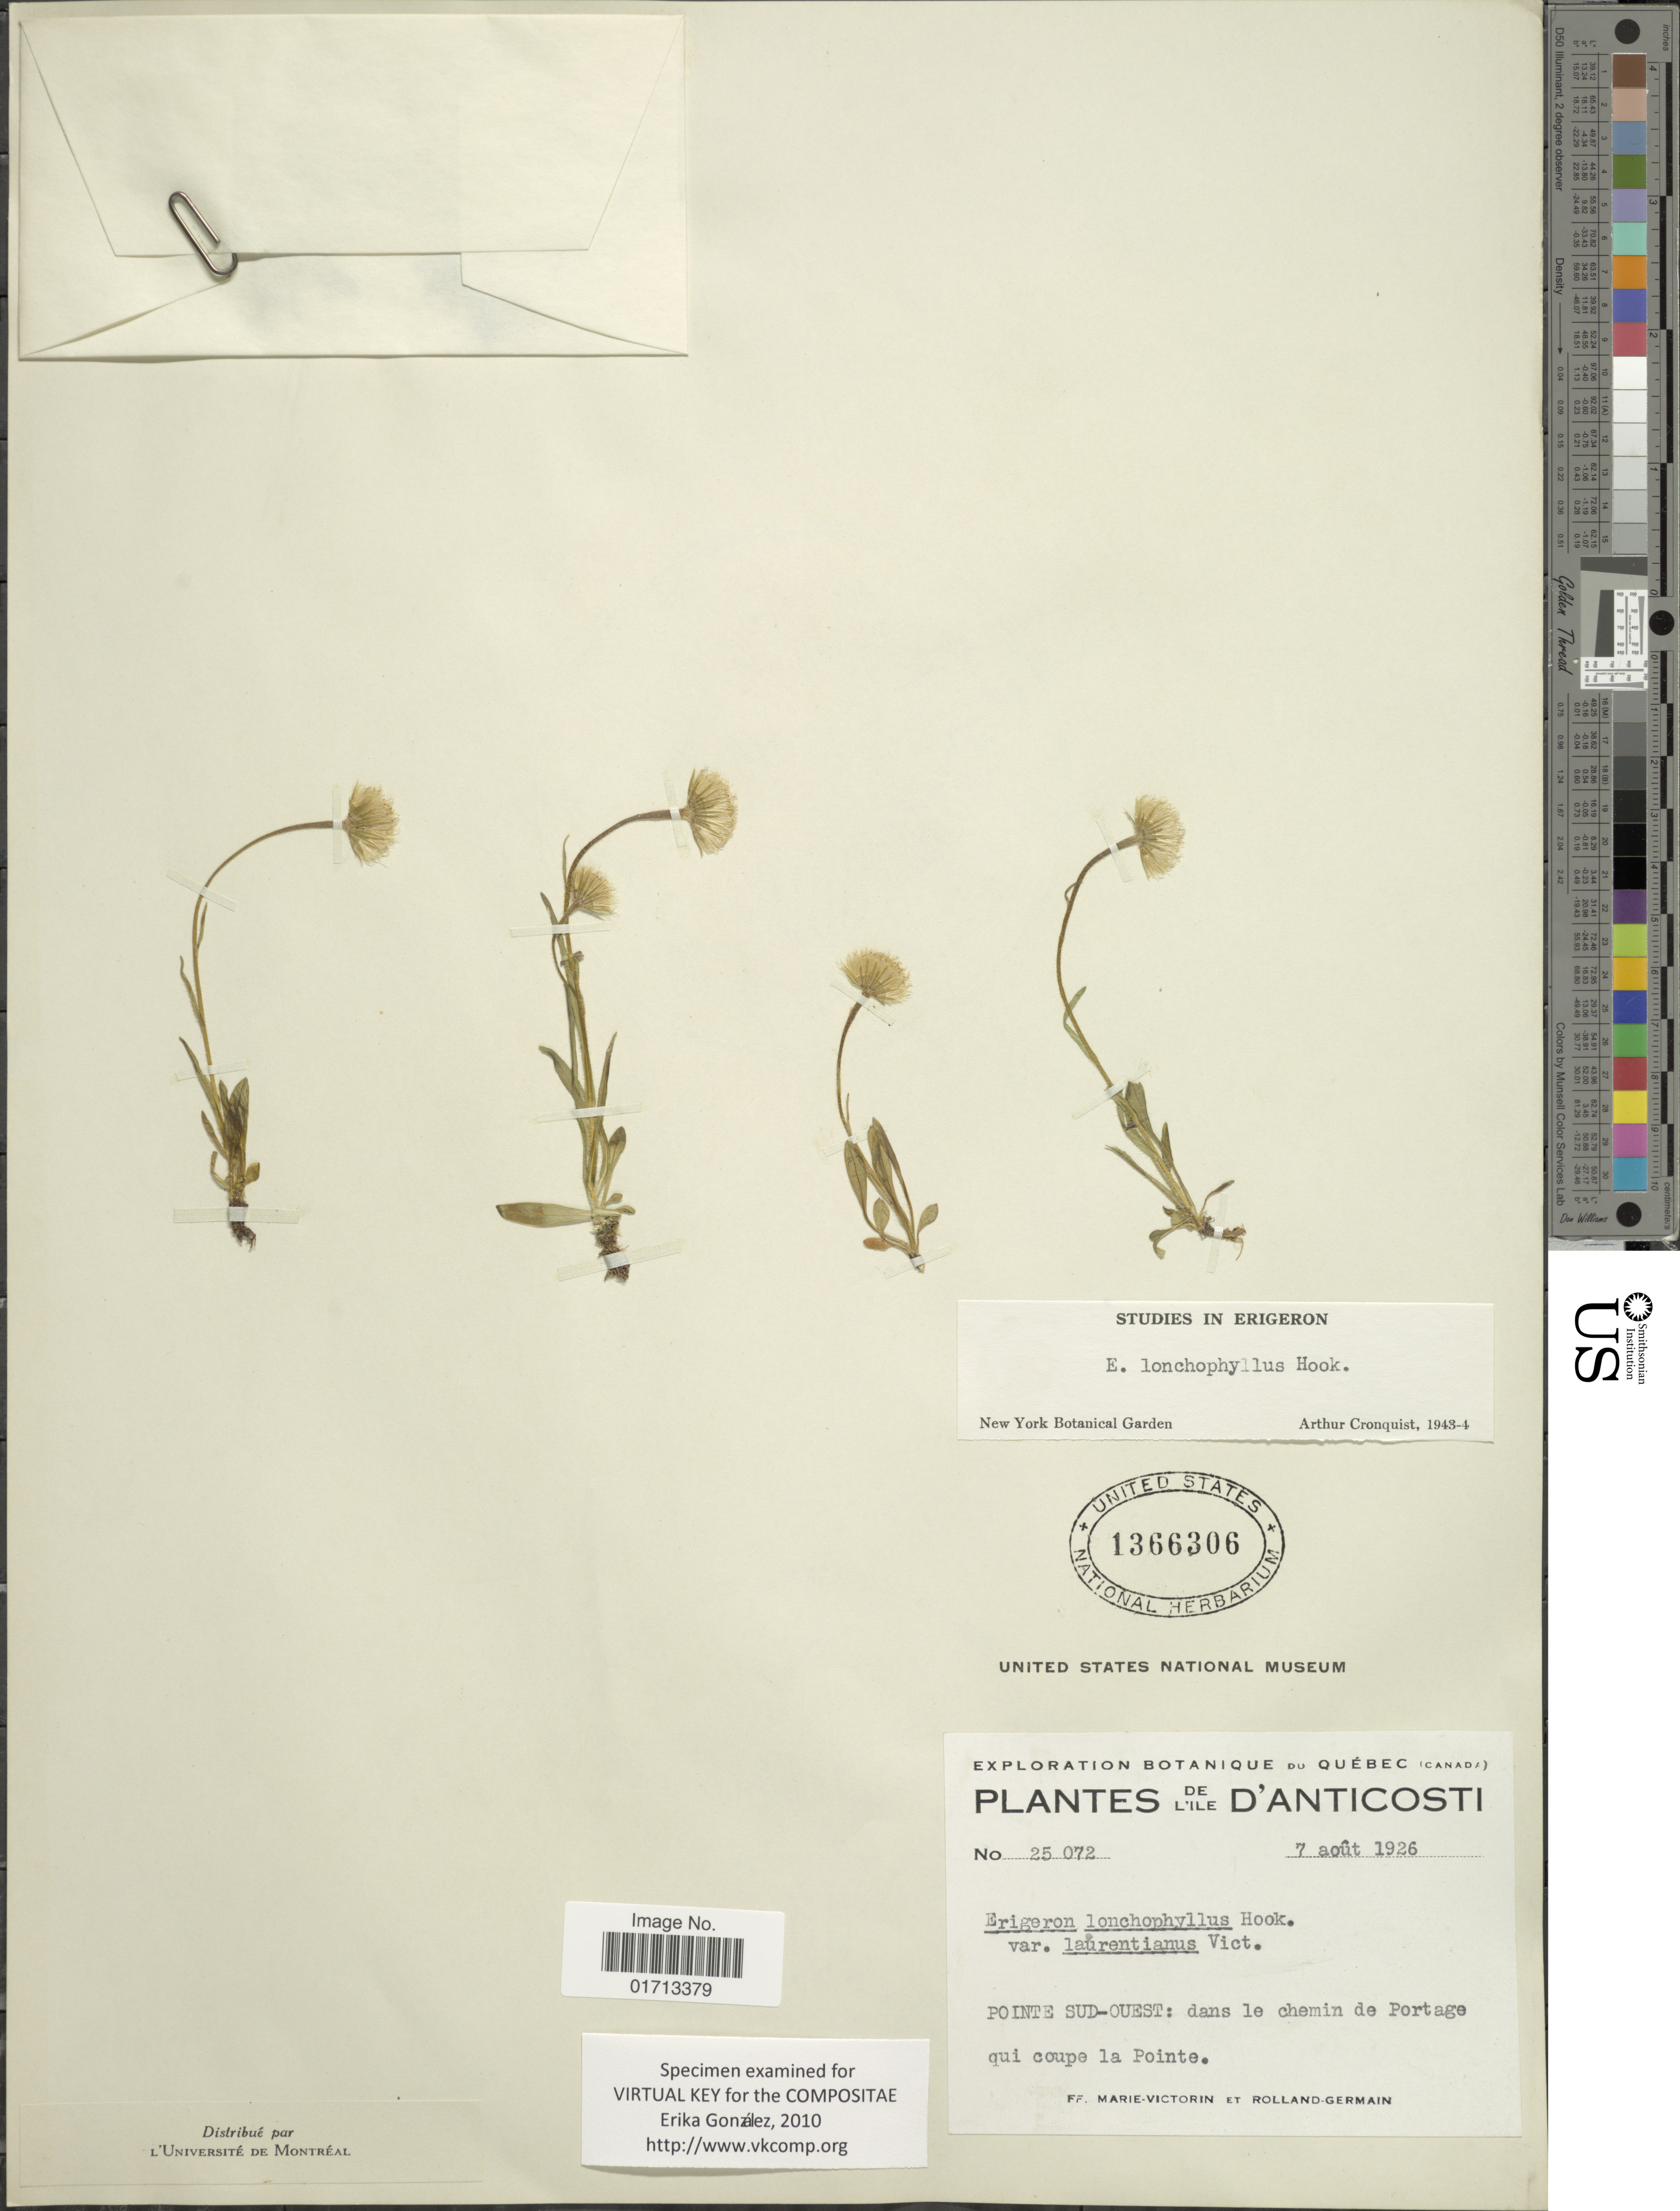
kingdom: Plantae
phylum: Tracheophyta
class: Magnoliopsida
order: Asterales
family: Asteraceae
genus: Erigeron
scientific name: Erigeron lonchophyllus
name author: Hook.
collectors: F. Marie-Victorin & Rolland-Germain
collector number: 25072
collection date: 1926-08-07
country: Canada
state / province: Quebec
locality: L'Ile D'Anticosti. Pointe Sud-Ouest: dans le chemin de Portage qui coupe la Pointe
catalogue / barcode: US 1366306